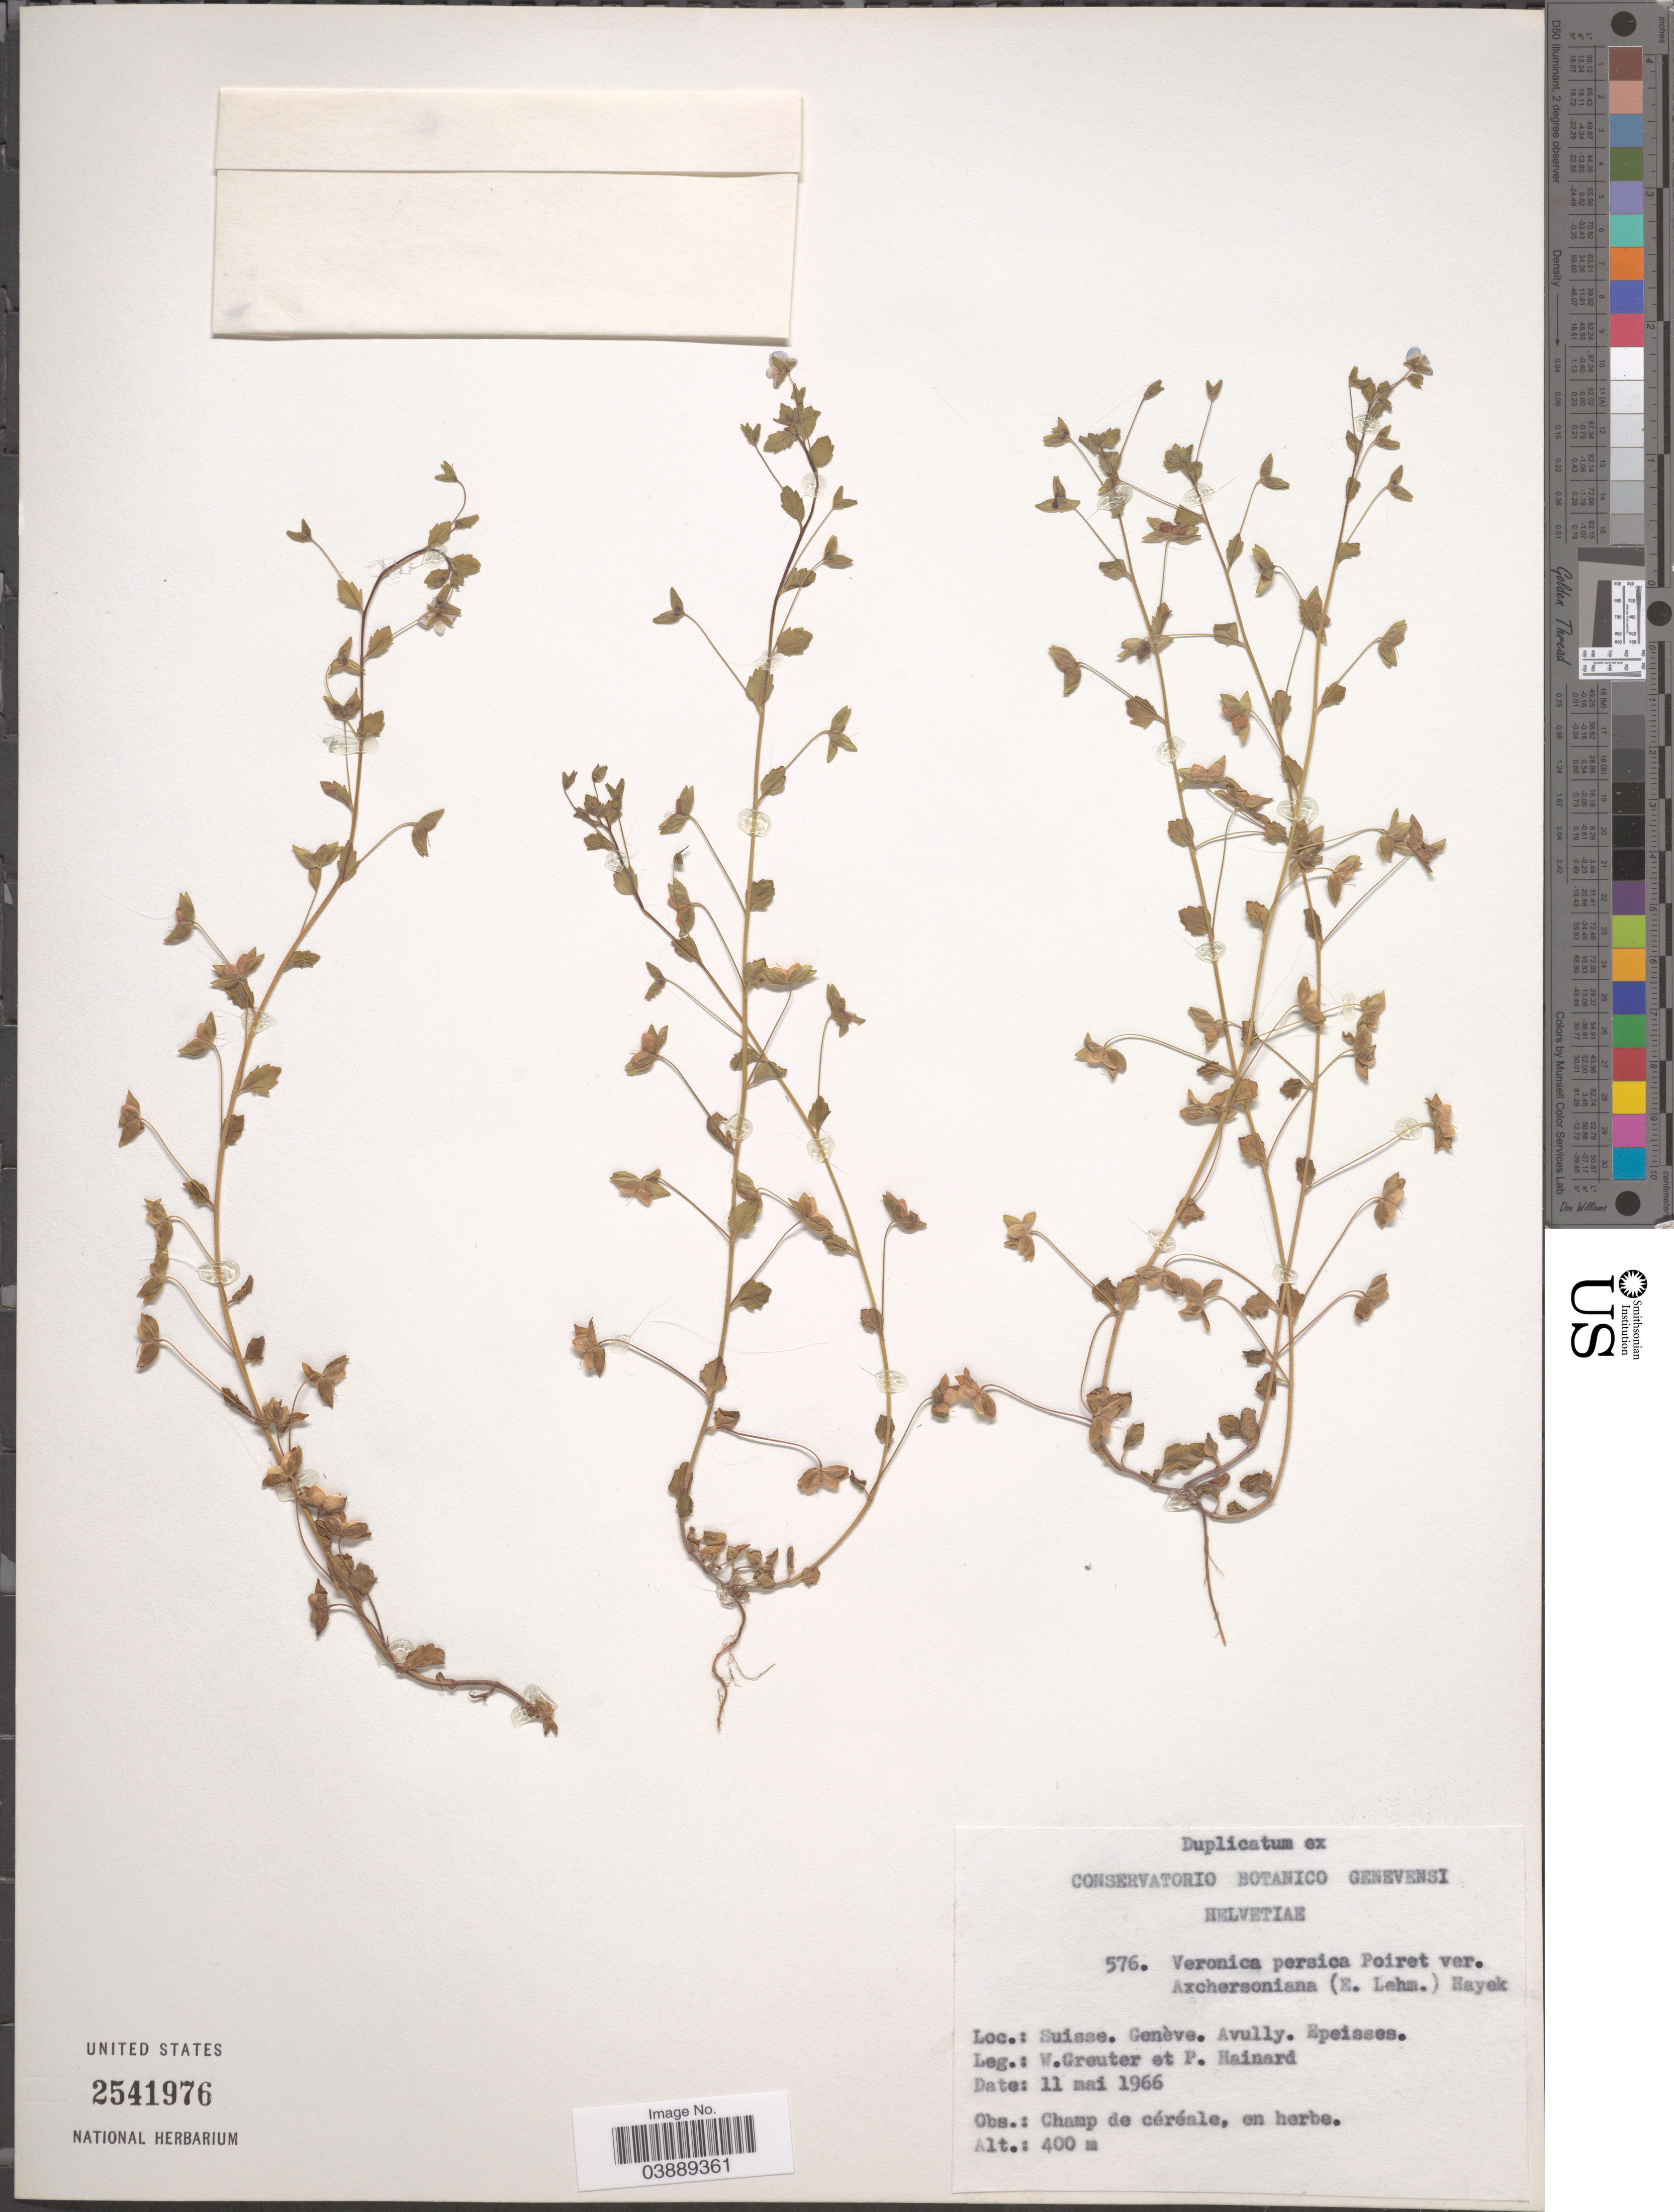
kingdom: Plantae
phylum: Tracheophyta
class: Magnoliopsida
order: Lamiales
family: Plantaginaceae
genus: Veronica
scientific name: Veronica persica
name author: Poir.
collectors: W. Greuter & P. Hainard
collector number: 576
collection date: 1966-05-11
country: Switzerland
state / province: Genève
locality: Avully. Epeisses.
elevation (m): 400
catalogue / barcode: US 2541976